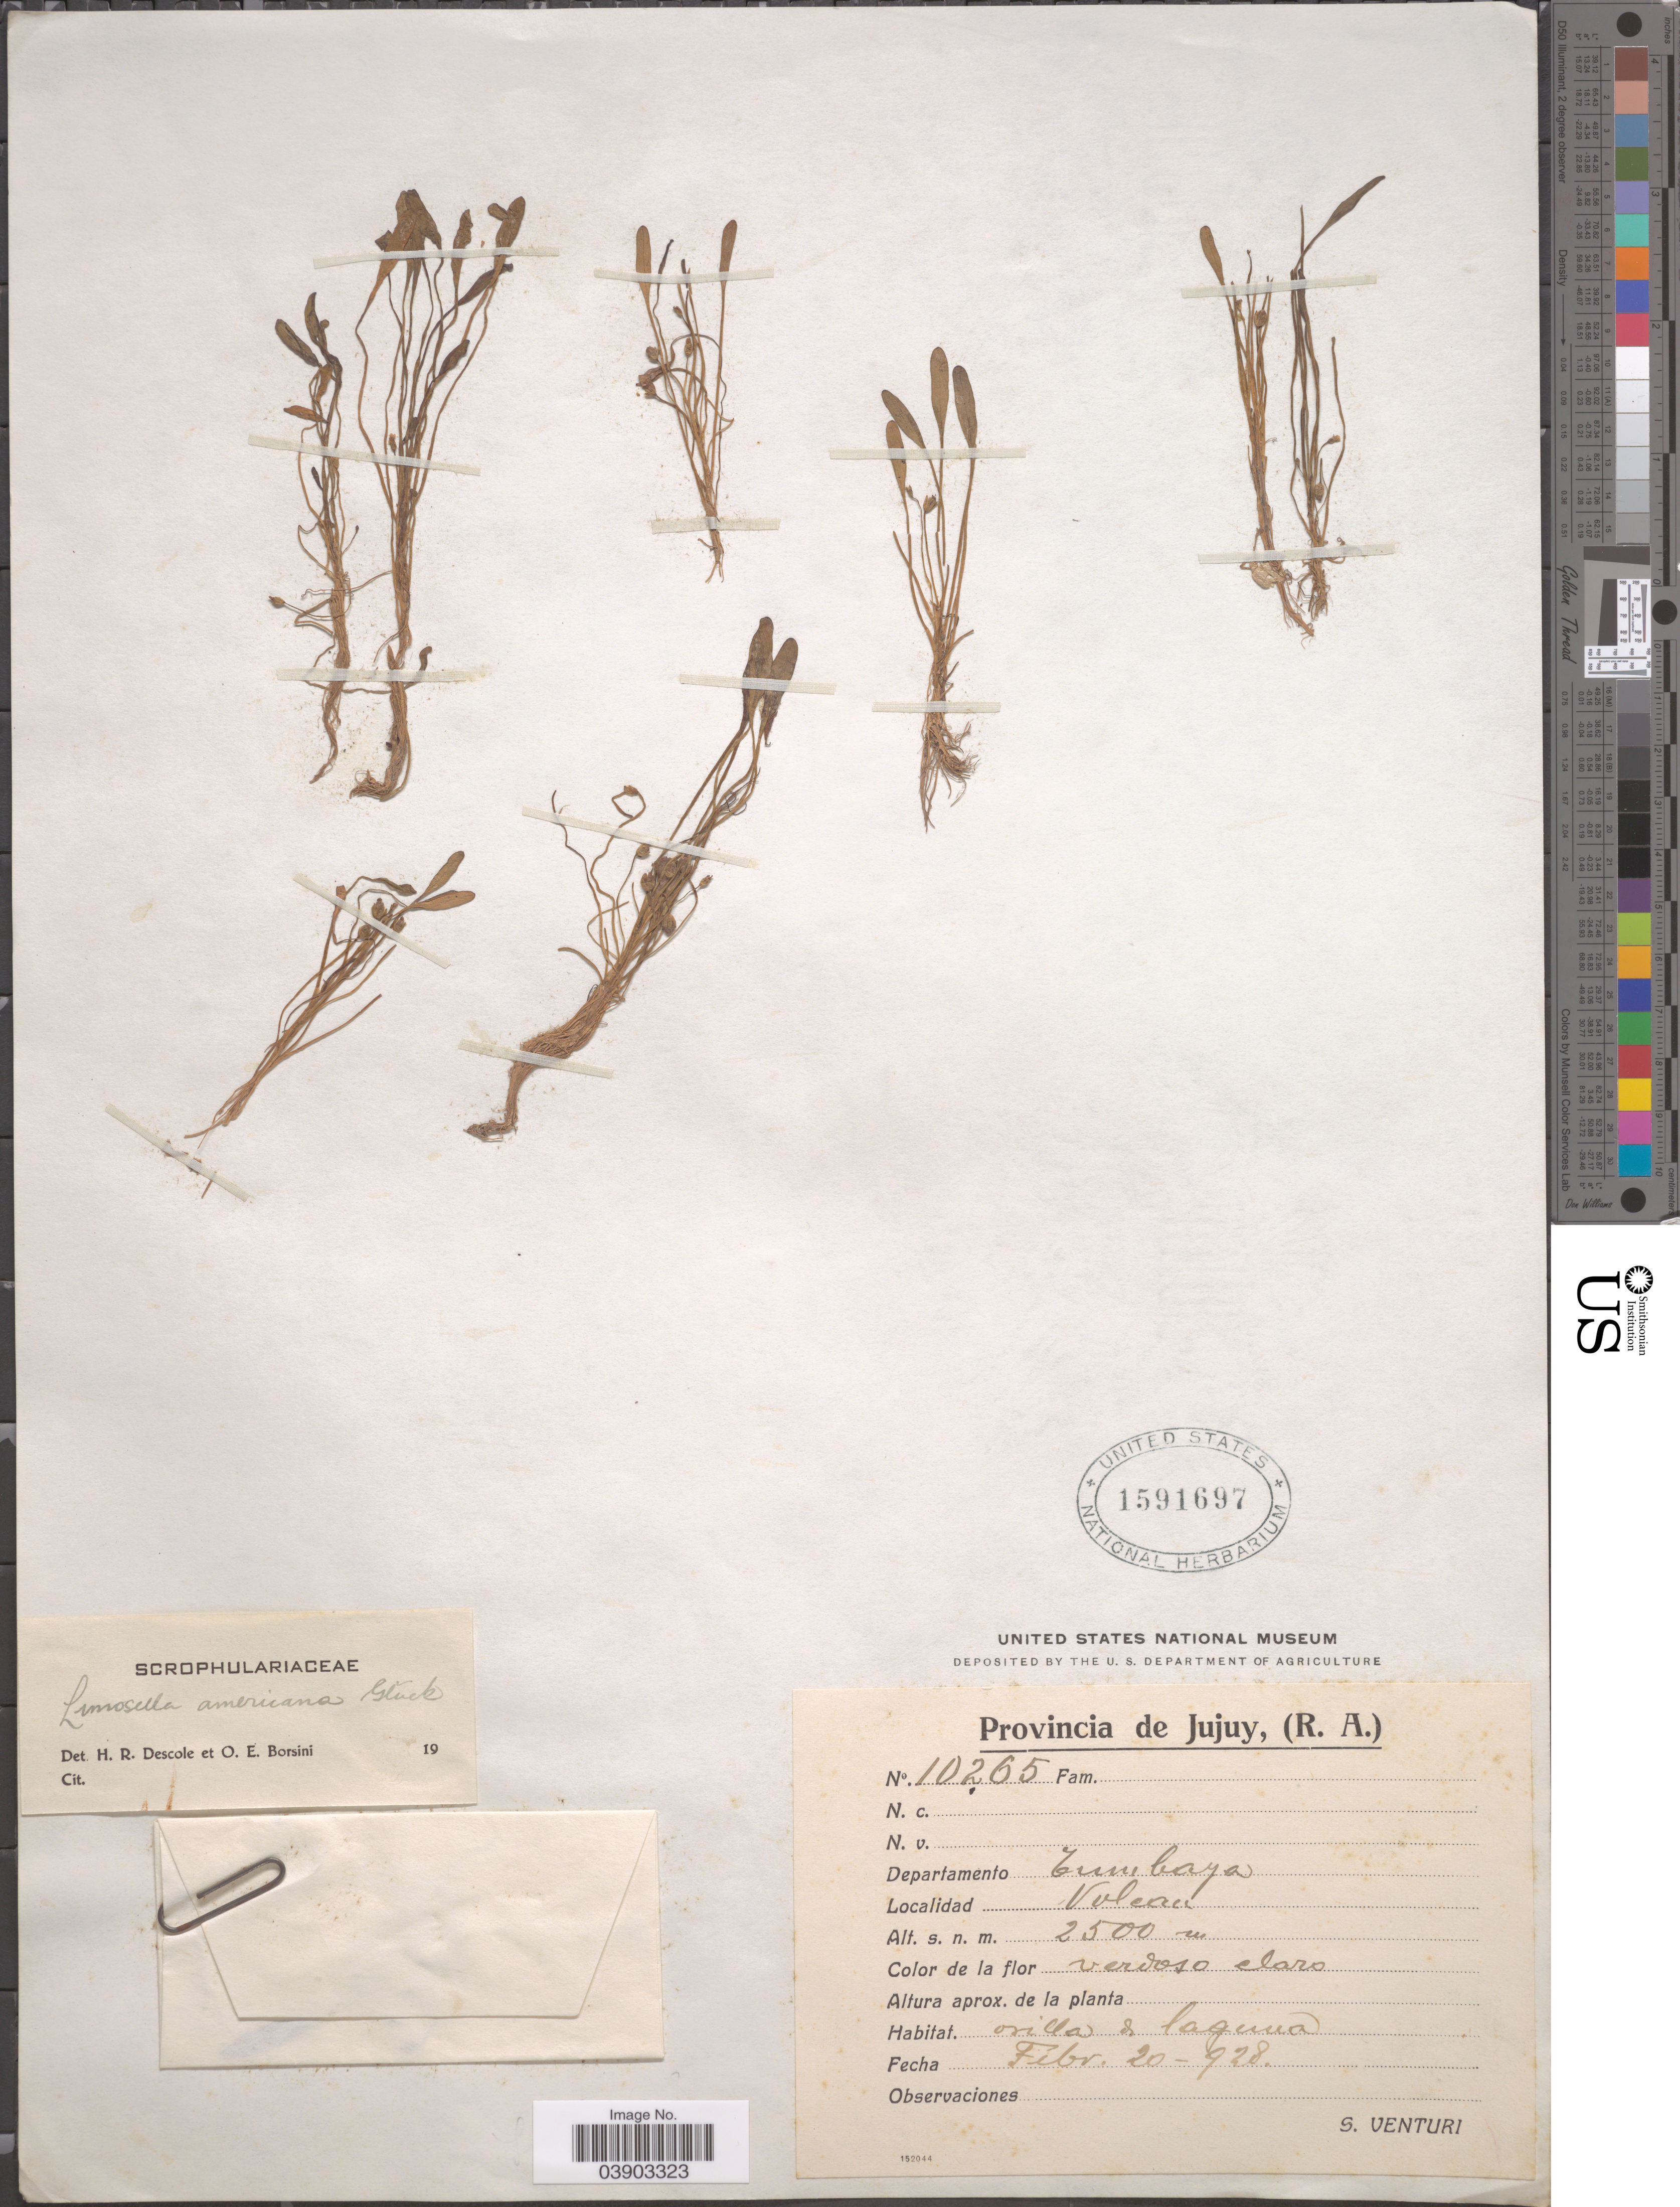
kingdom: Plantae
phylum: Tracheophyta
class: Magnoliopsida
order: Lamiales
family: Scrophulariaceae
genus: Limosella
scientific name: Limosella aquatica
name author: L.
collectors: S. Venturi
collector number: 10265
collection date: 1928-02-20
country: Argentina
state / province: Jujuy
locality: Departamento Cumbaya. Volcan.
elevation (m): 2500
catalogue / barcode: US 1591697